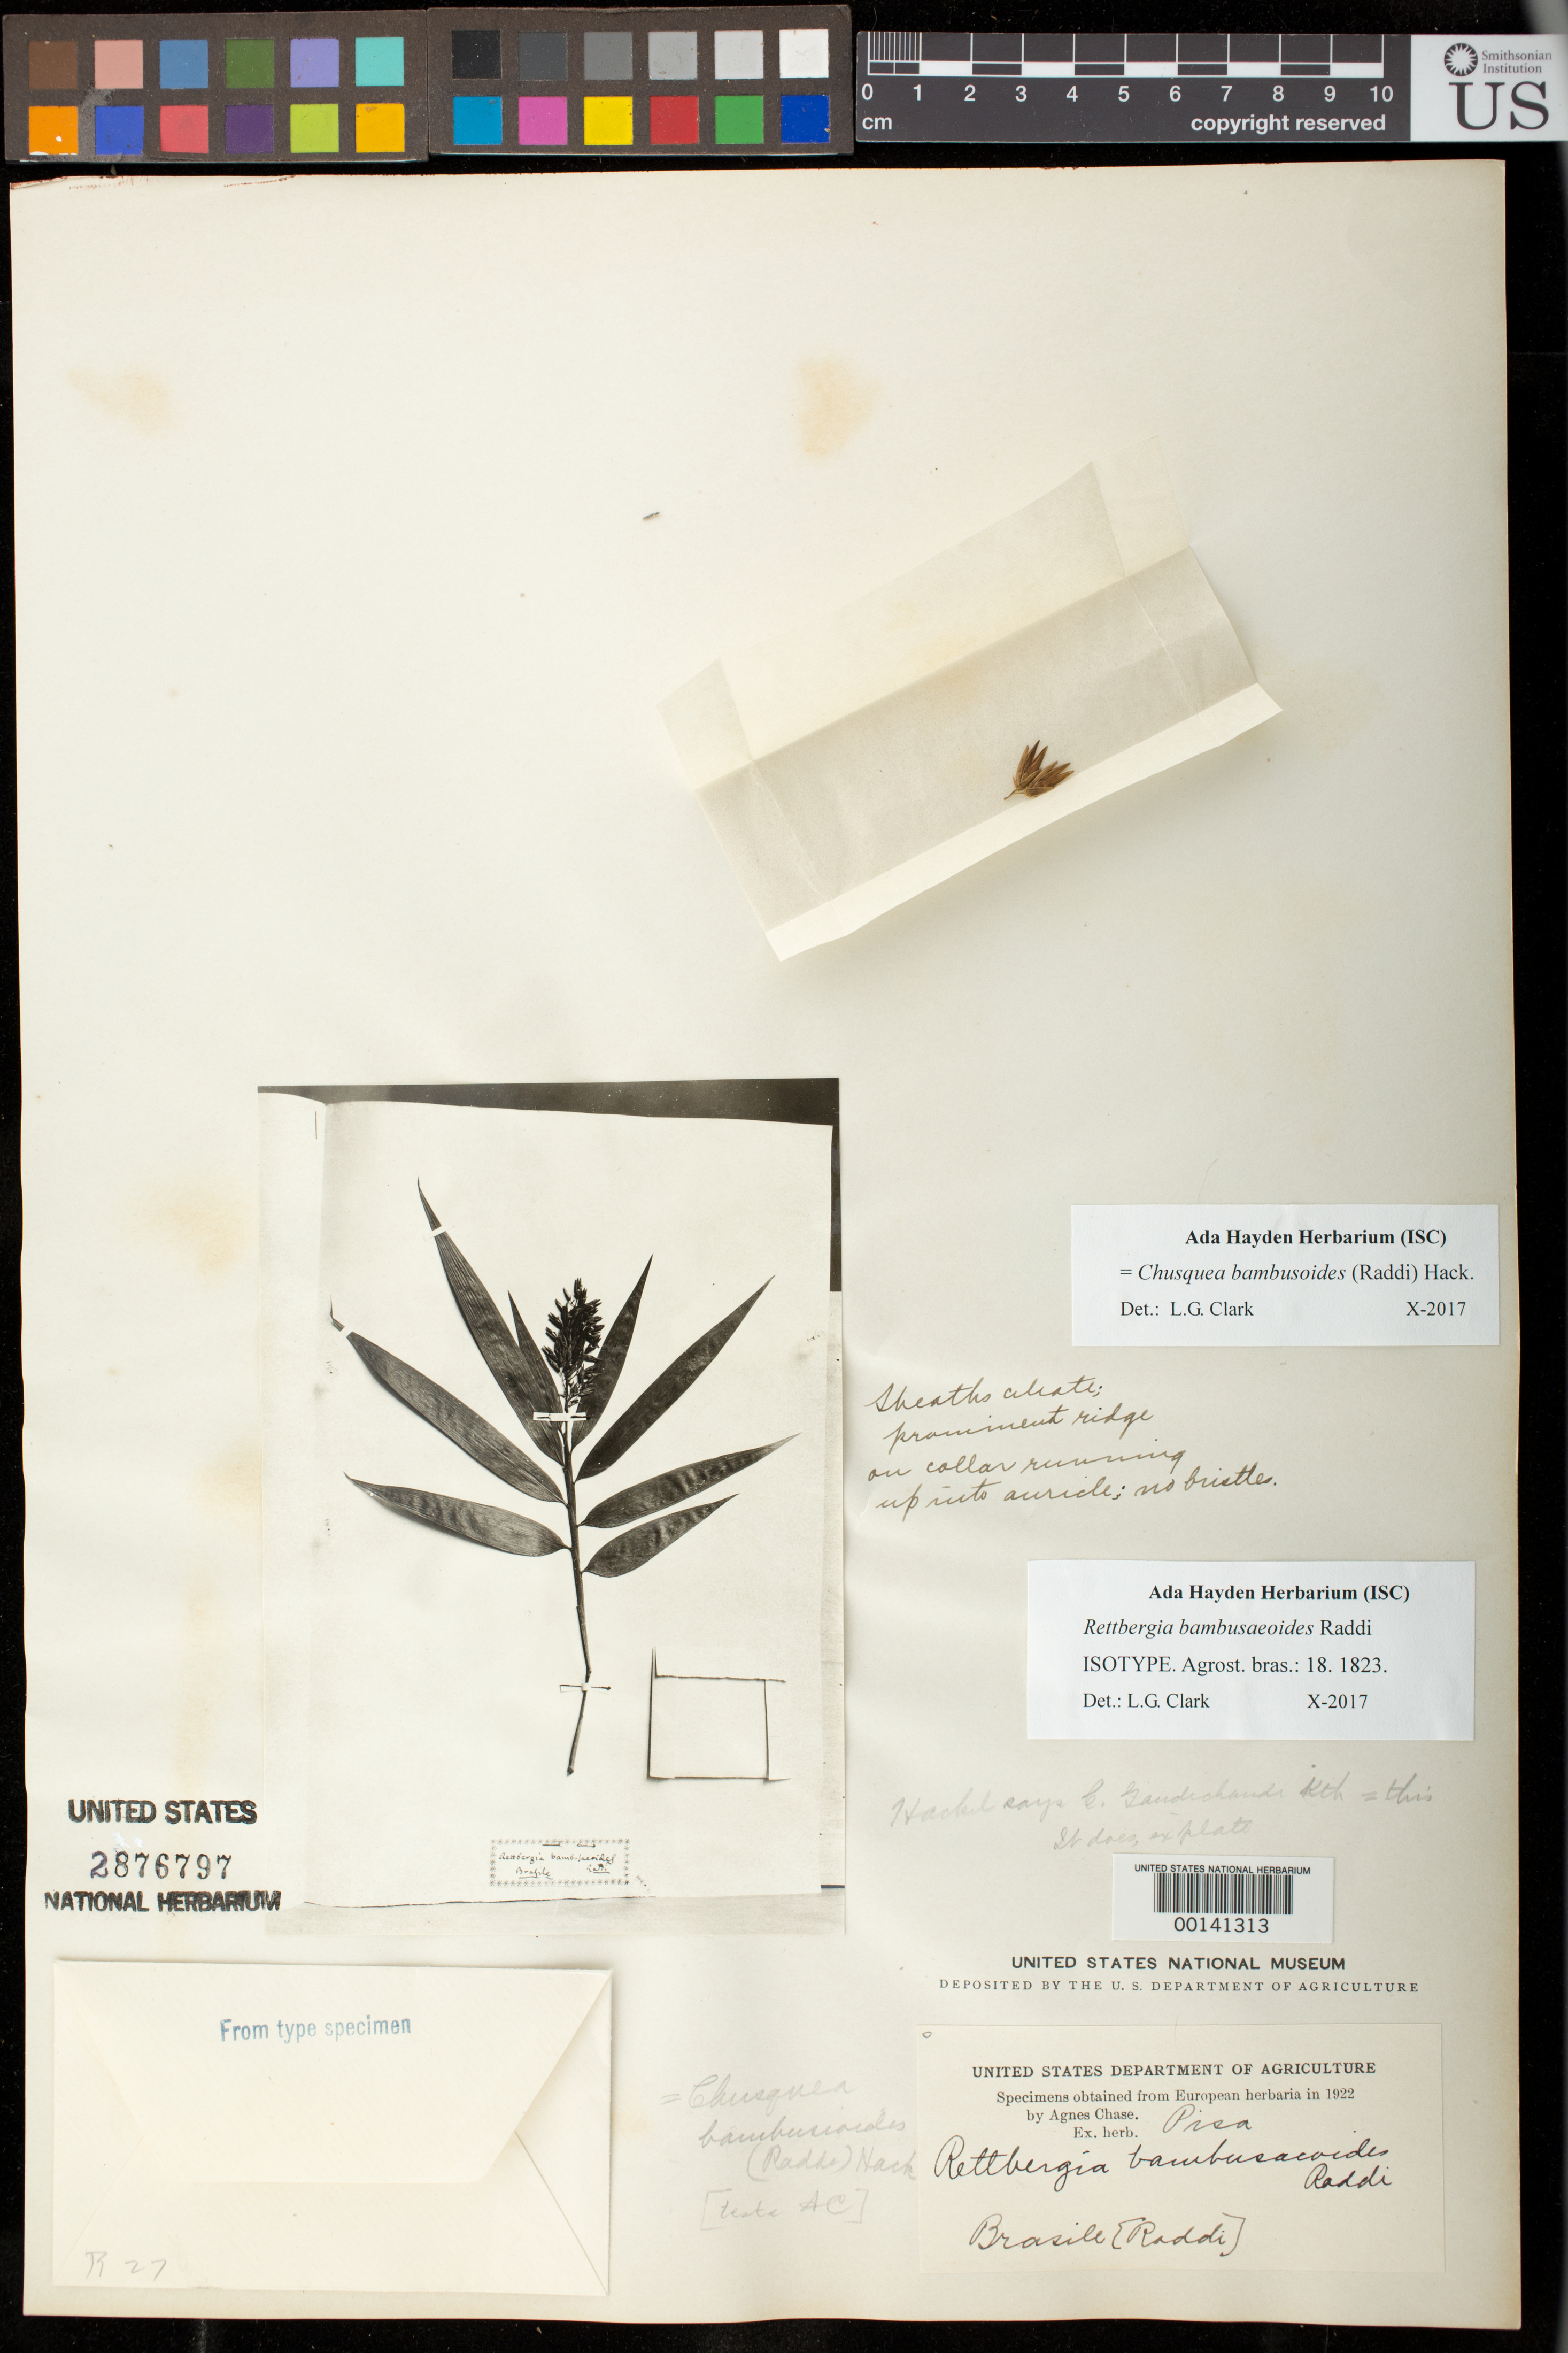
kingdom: Plantae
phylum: Tracheophyta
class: Liliopsida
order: Poales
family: Poaceae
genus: Rettbergia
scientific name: Rettbergia bambusoides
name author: Raddi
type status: Isolectotype; Type Collection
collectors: G. Raddi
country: Brazil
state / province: Rio de Janeiro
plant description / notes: Photograph and fragmentary material of type specimen ex herb. Pisa. Annotated as isotype by L.G. Clark (20170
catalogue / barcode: US 2876797